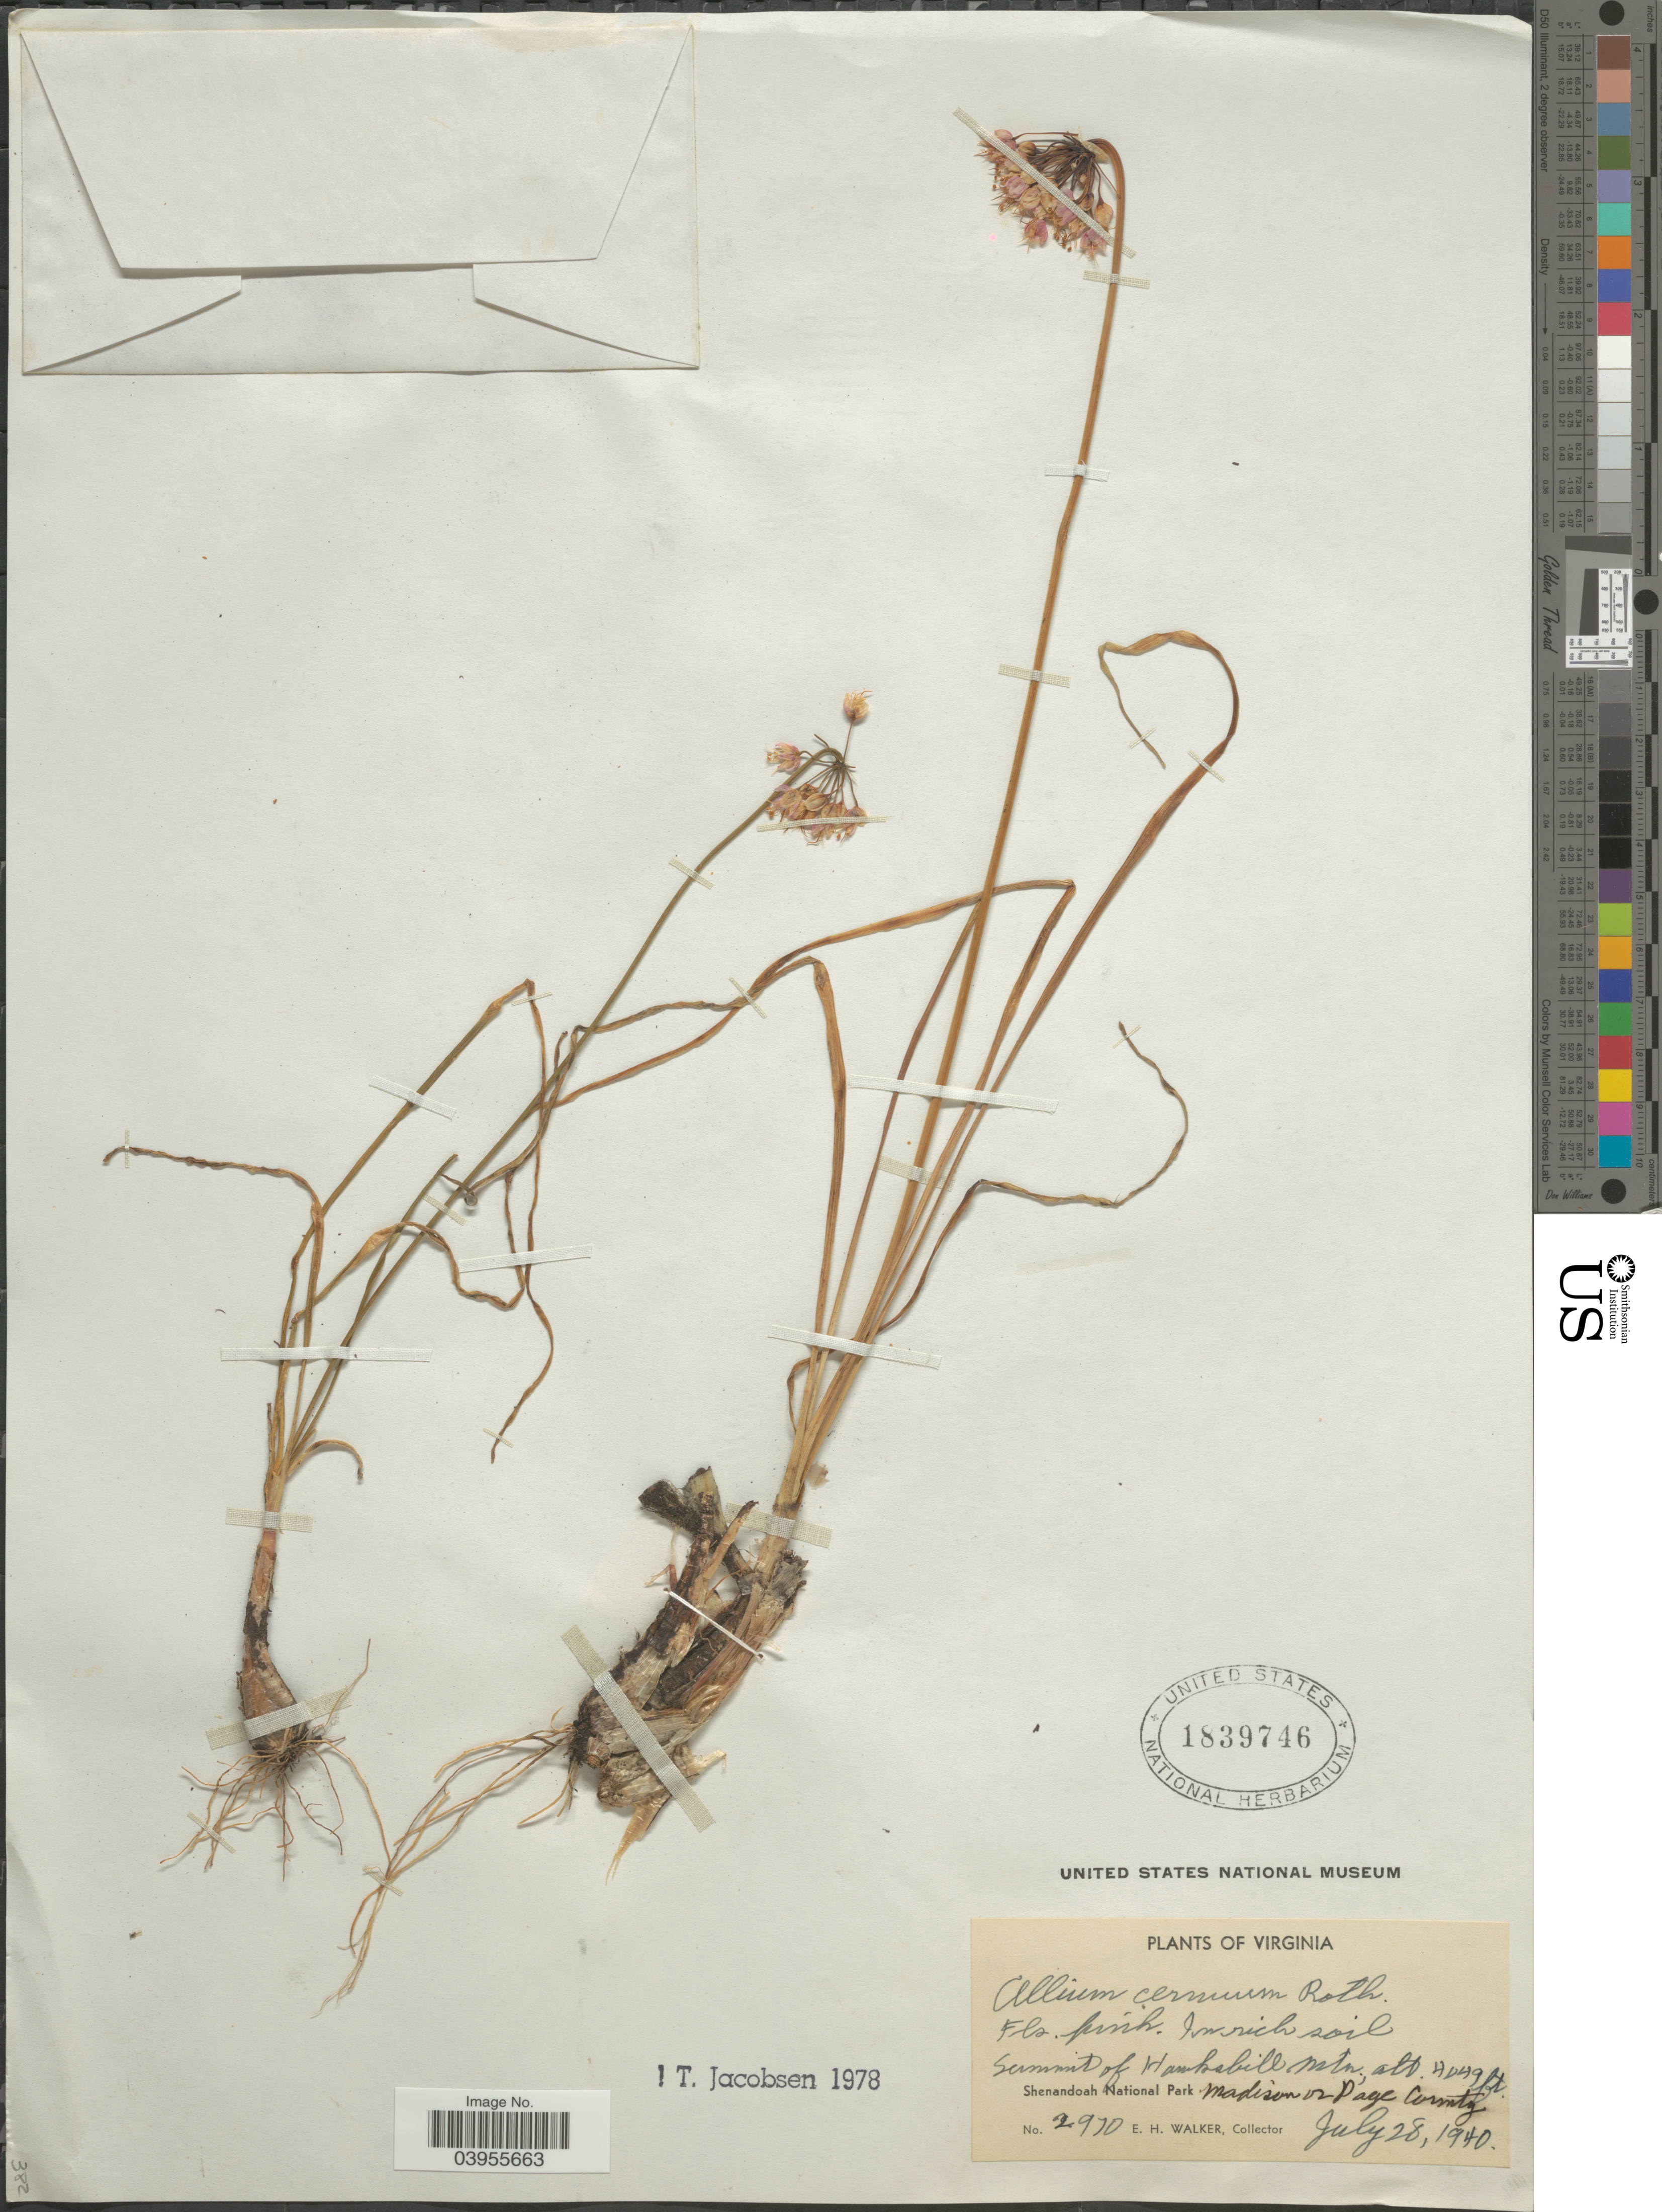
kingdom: Plantae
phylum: Tracheophyta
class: Liliopsida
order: Asparagales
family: Amaryllidaceae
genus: Allium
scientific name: Allium cernuum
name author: Roth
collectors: E. H. Walker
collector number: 2970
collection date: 1940-07-28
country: United States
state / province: Virginia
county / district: Madison / Page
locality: Summit of Hawksbill Mtn. Shenandoah National Park Madison or Page County.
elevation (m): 1234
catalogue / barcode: US 1839746